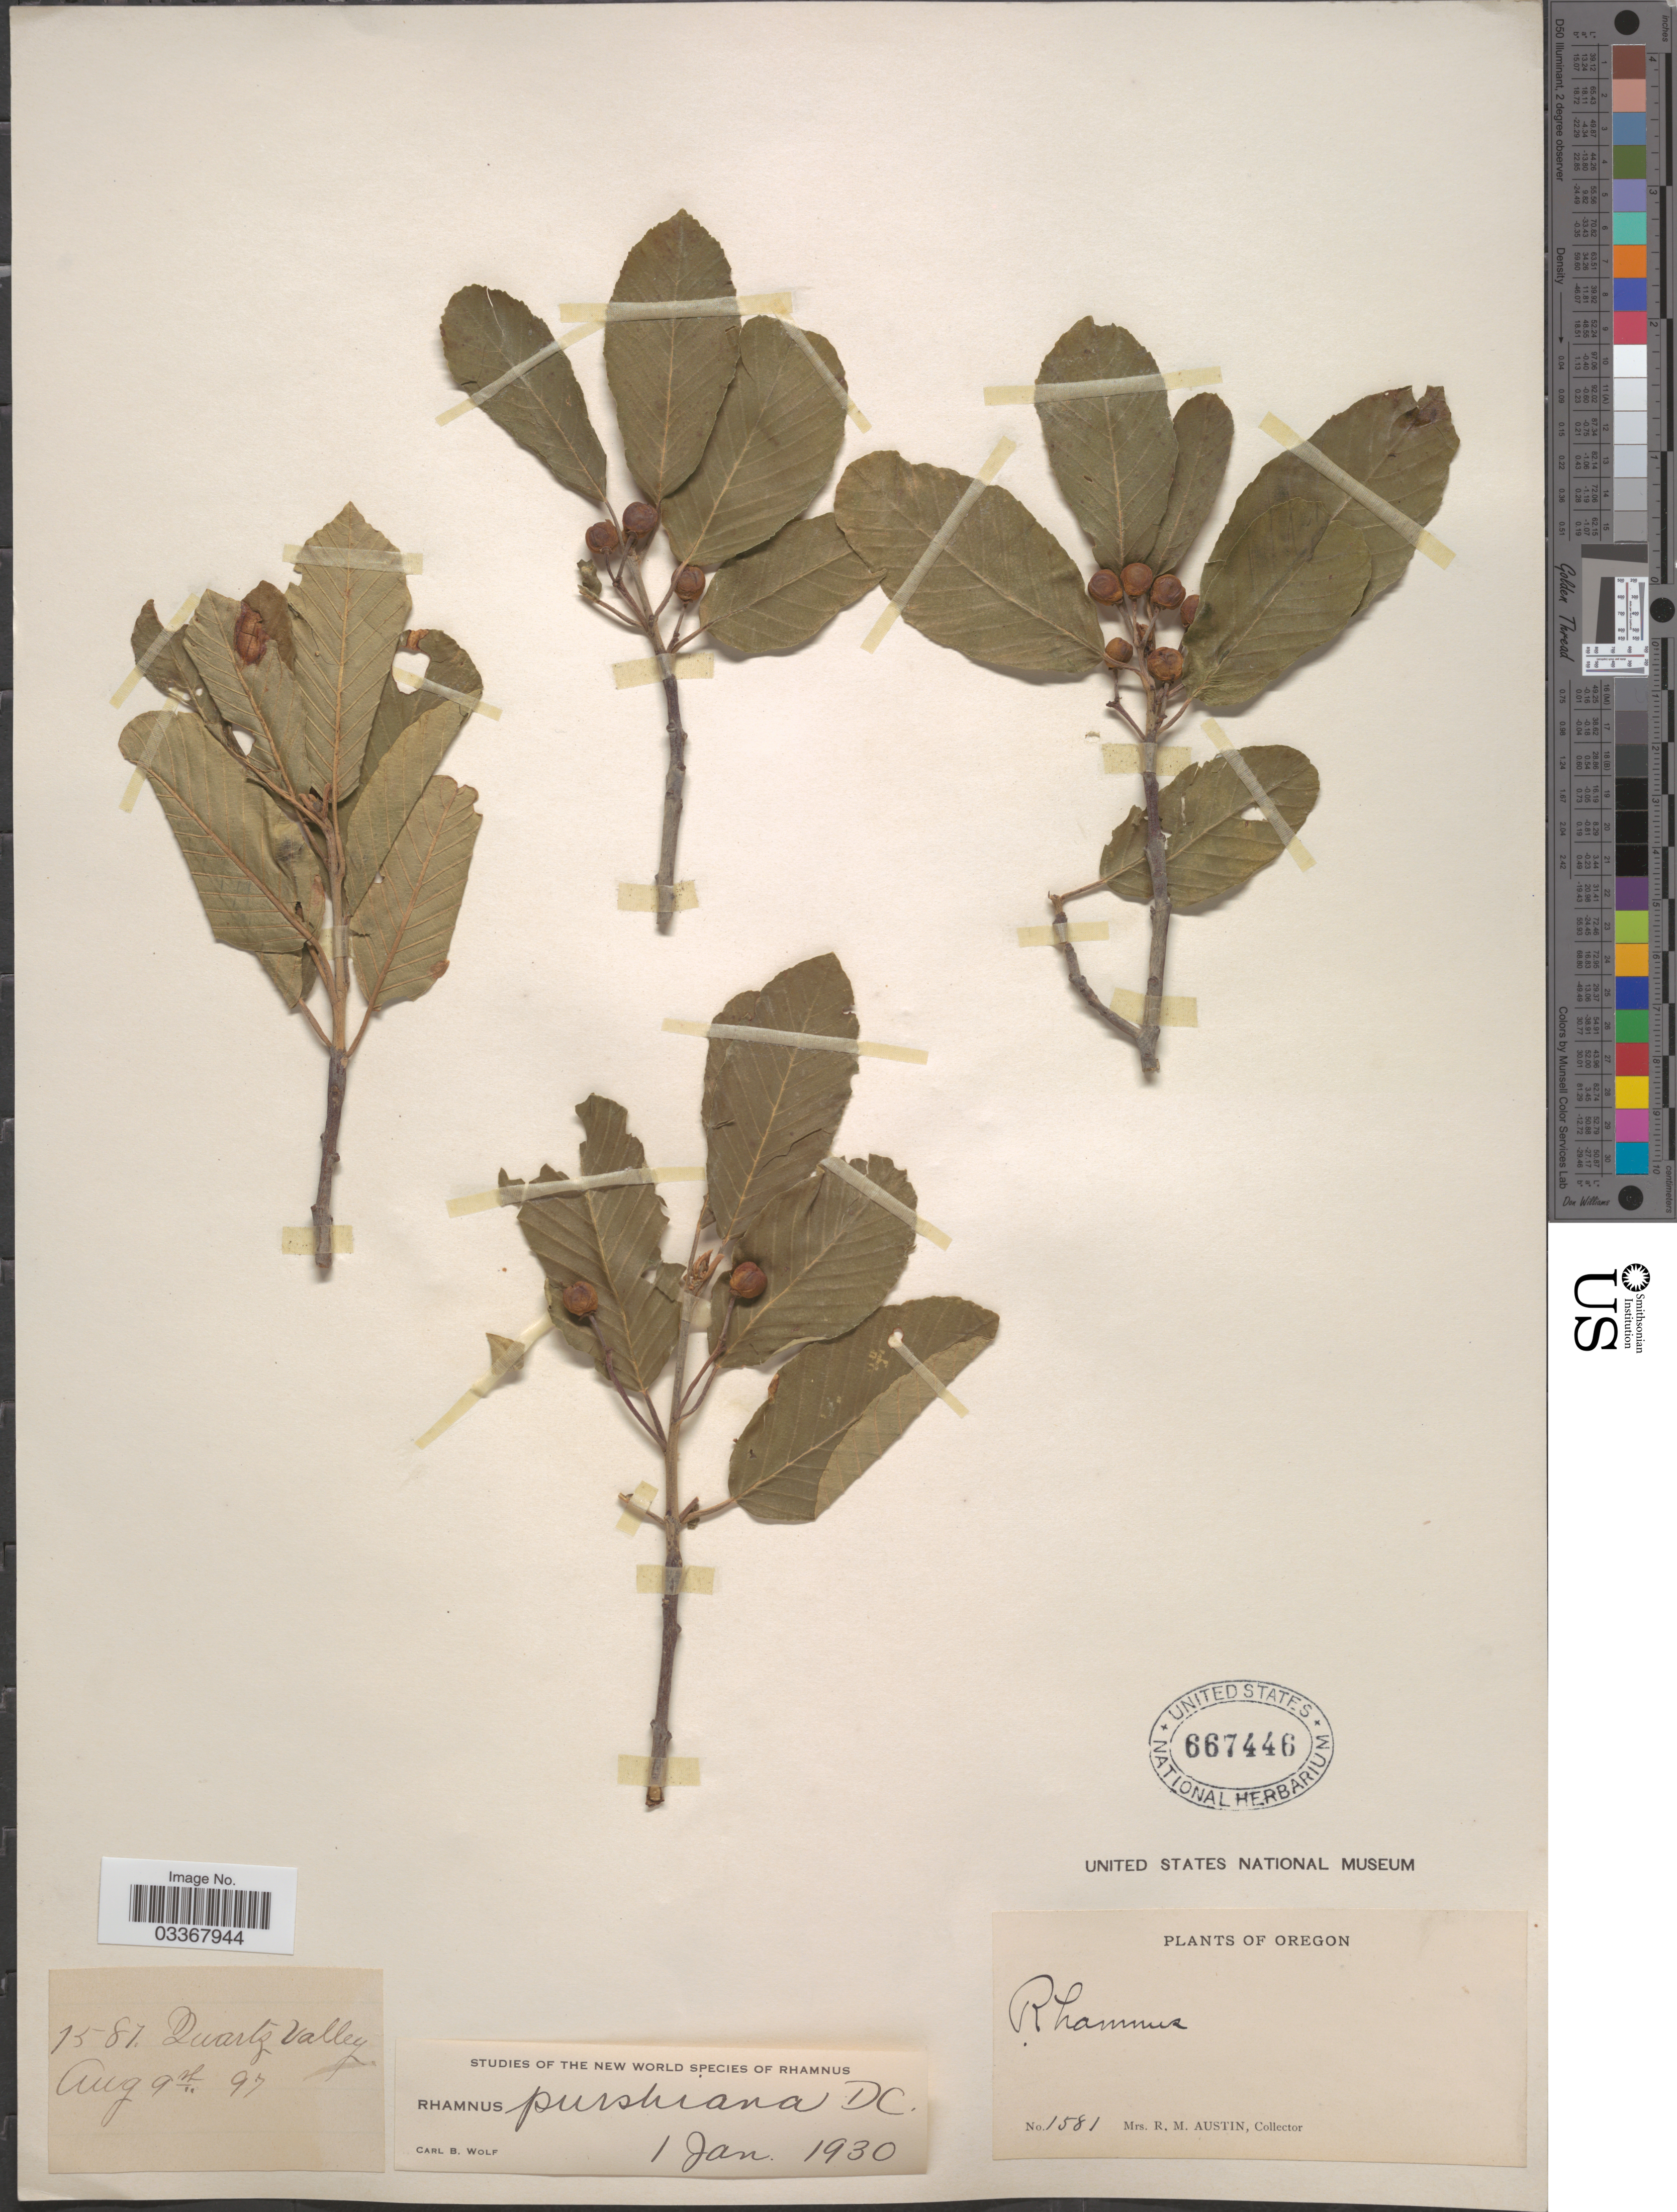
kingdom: Plantae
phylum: Tracheophyta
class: Magnoliopsida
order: Rosales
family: Rhamnaceae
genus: Frangula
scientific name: Frangula purshiana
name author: (DC.) A. Gray ex J.G. Cooper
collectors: R. Austin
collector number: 1581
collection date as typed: Transcribed d/m/y: 9/8/97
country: United States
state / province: Oregon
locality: Quartz Valley.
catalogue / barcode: US 667446